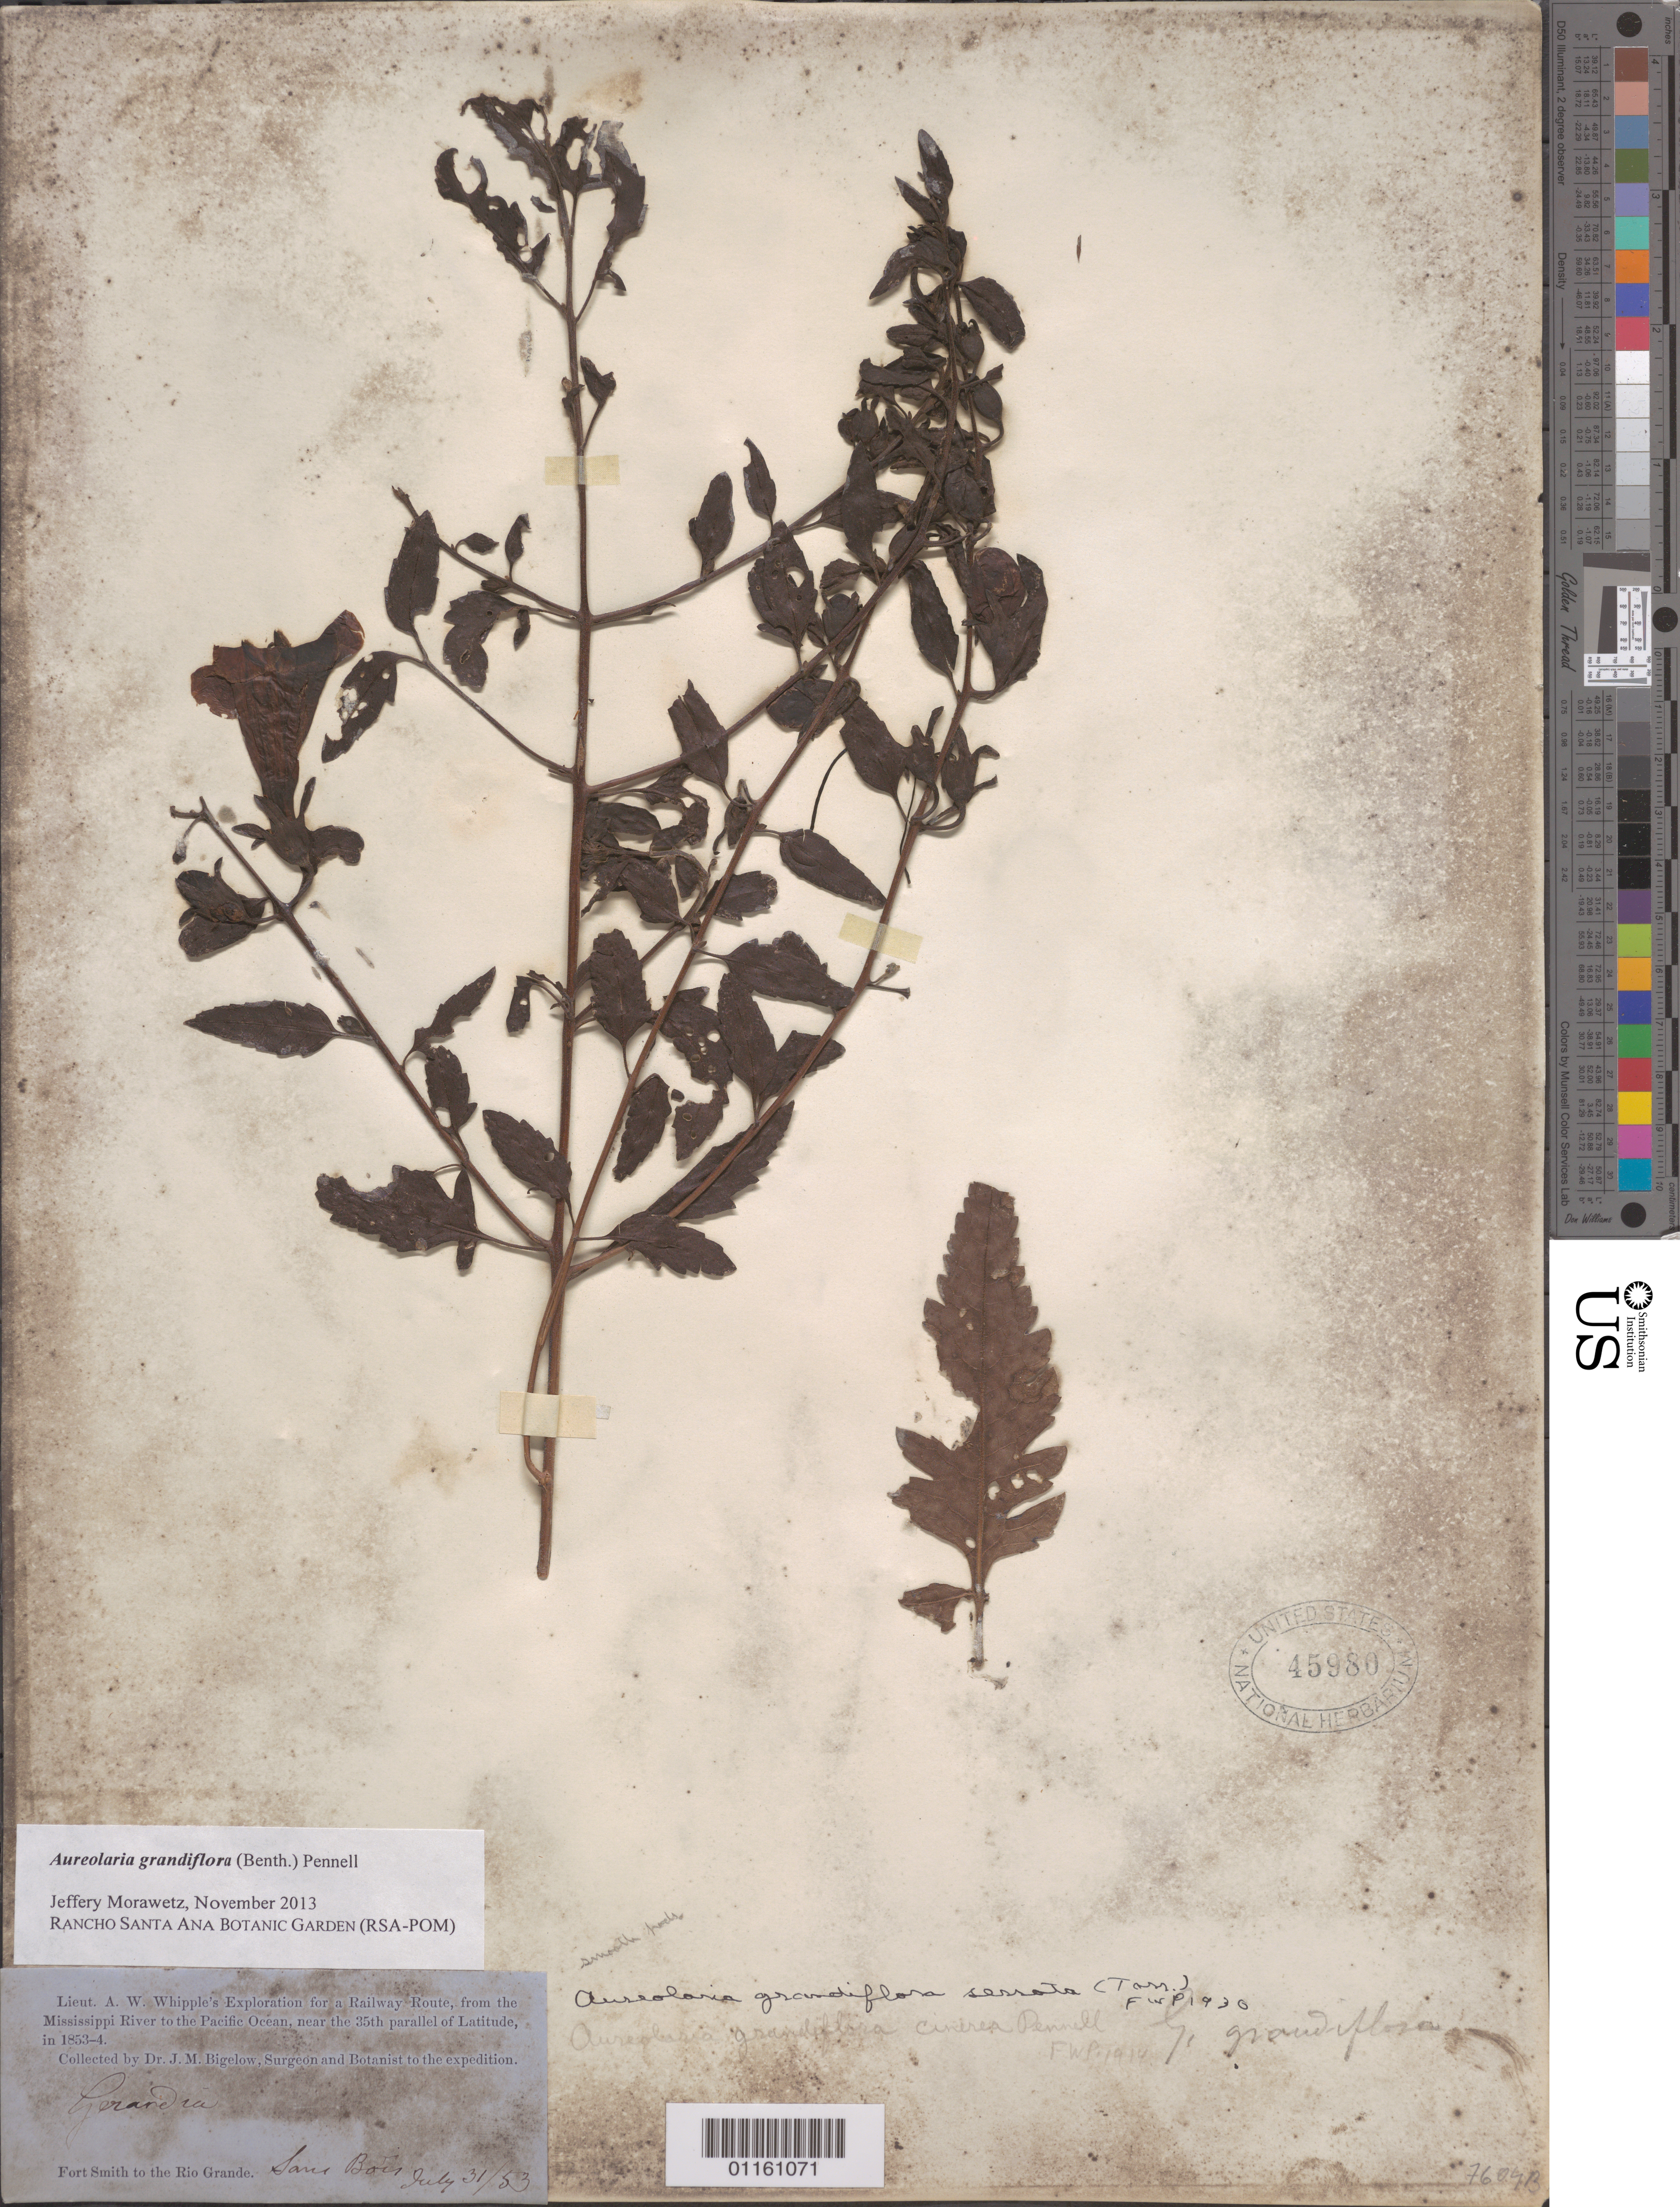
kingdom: Plantae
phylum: Tracheophyta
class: Magnoliopsida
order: Lamiales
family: Orobanchaceae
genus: Aureolaria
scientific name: Aureolaria grandiflora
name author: (Benth.) Pennell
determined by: Morawetz, J.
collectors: J. M. Bigelow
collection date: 1853-07-31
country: United States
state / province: Oklahoma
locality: Fort Smith to the Rio Grande. Sans Bois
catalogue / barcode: US 45980